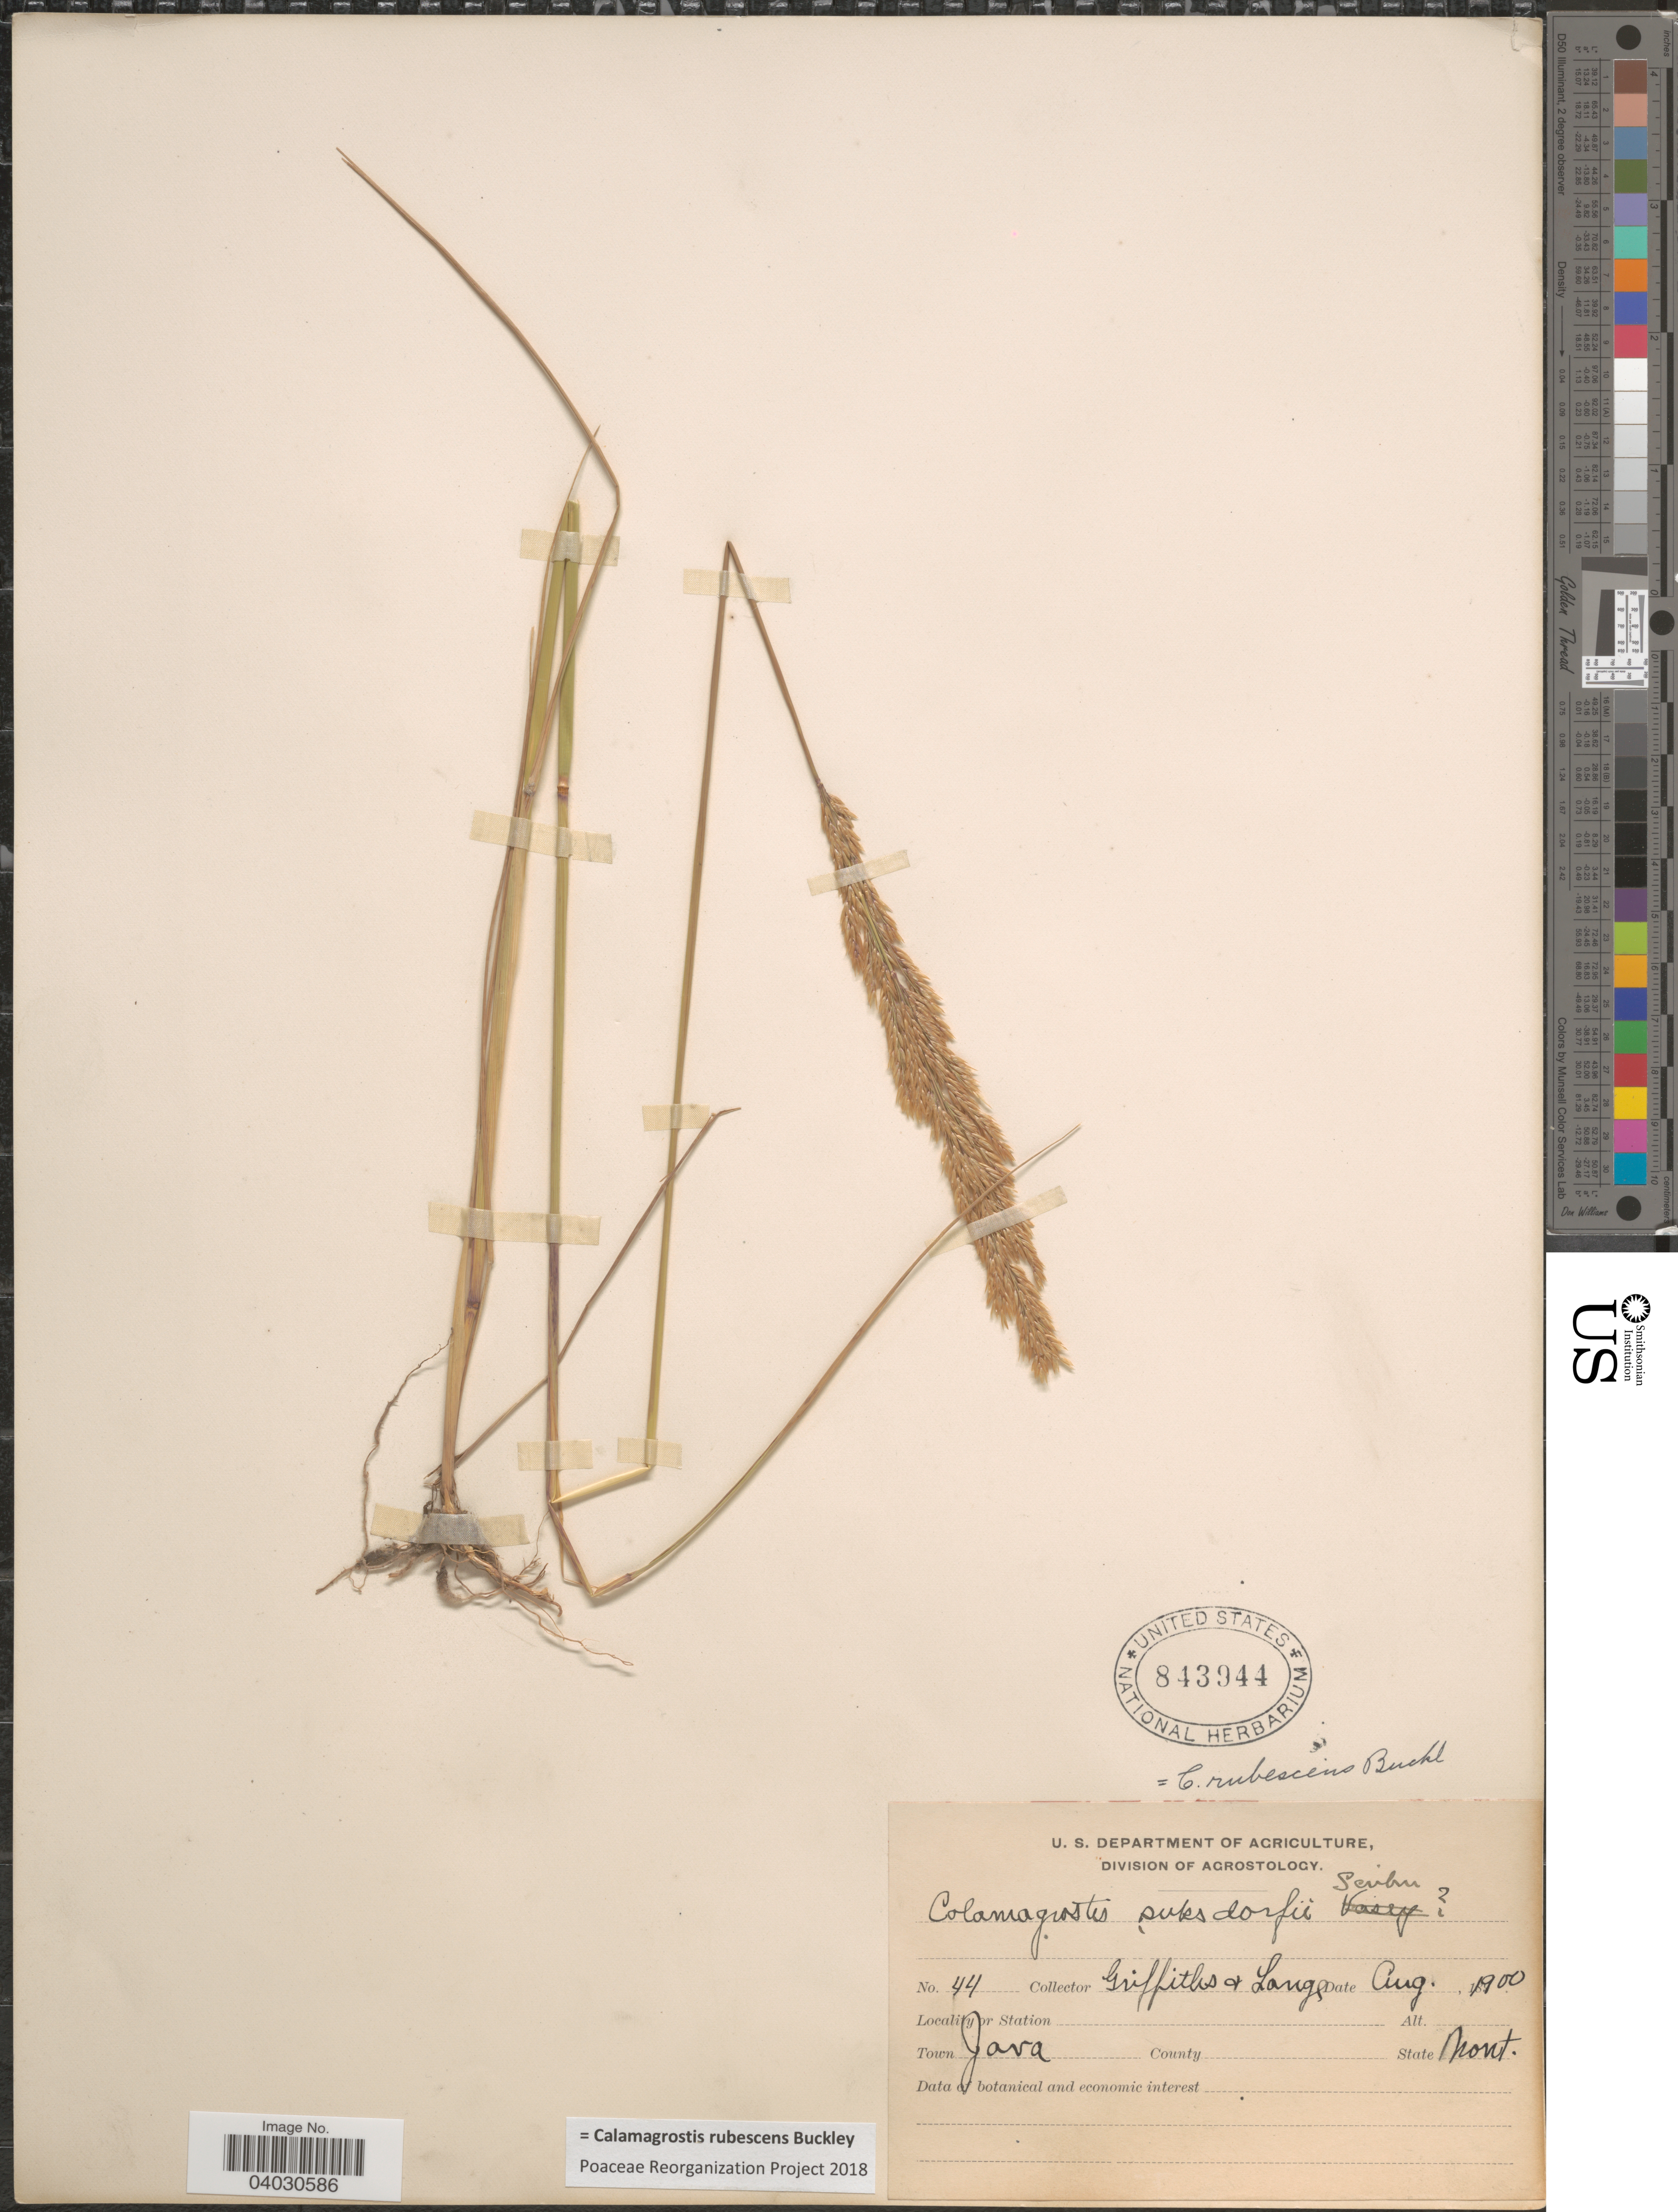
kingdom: Plantae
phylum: Tracheophyta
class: Liliopsida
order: Poales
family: Poaceae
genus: Calamagrostis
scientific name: Calamagrostis rubescens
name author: Buckley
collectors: -- Griffiths & -- Lange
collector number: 44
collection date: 1900-08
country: United States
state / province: Montana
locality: Town Java.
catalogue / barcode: US 843944